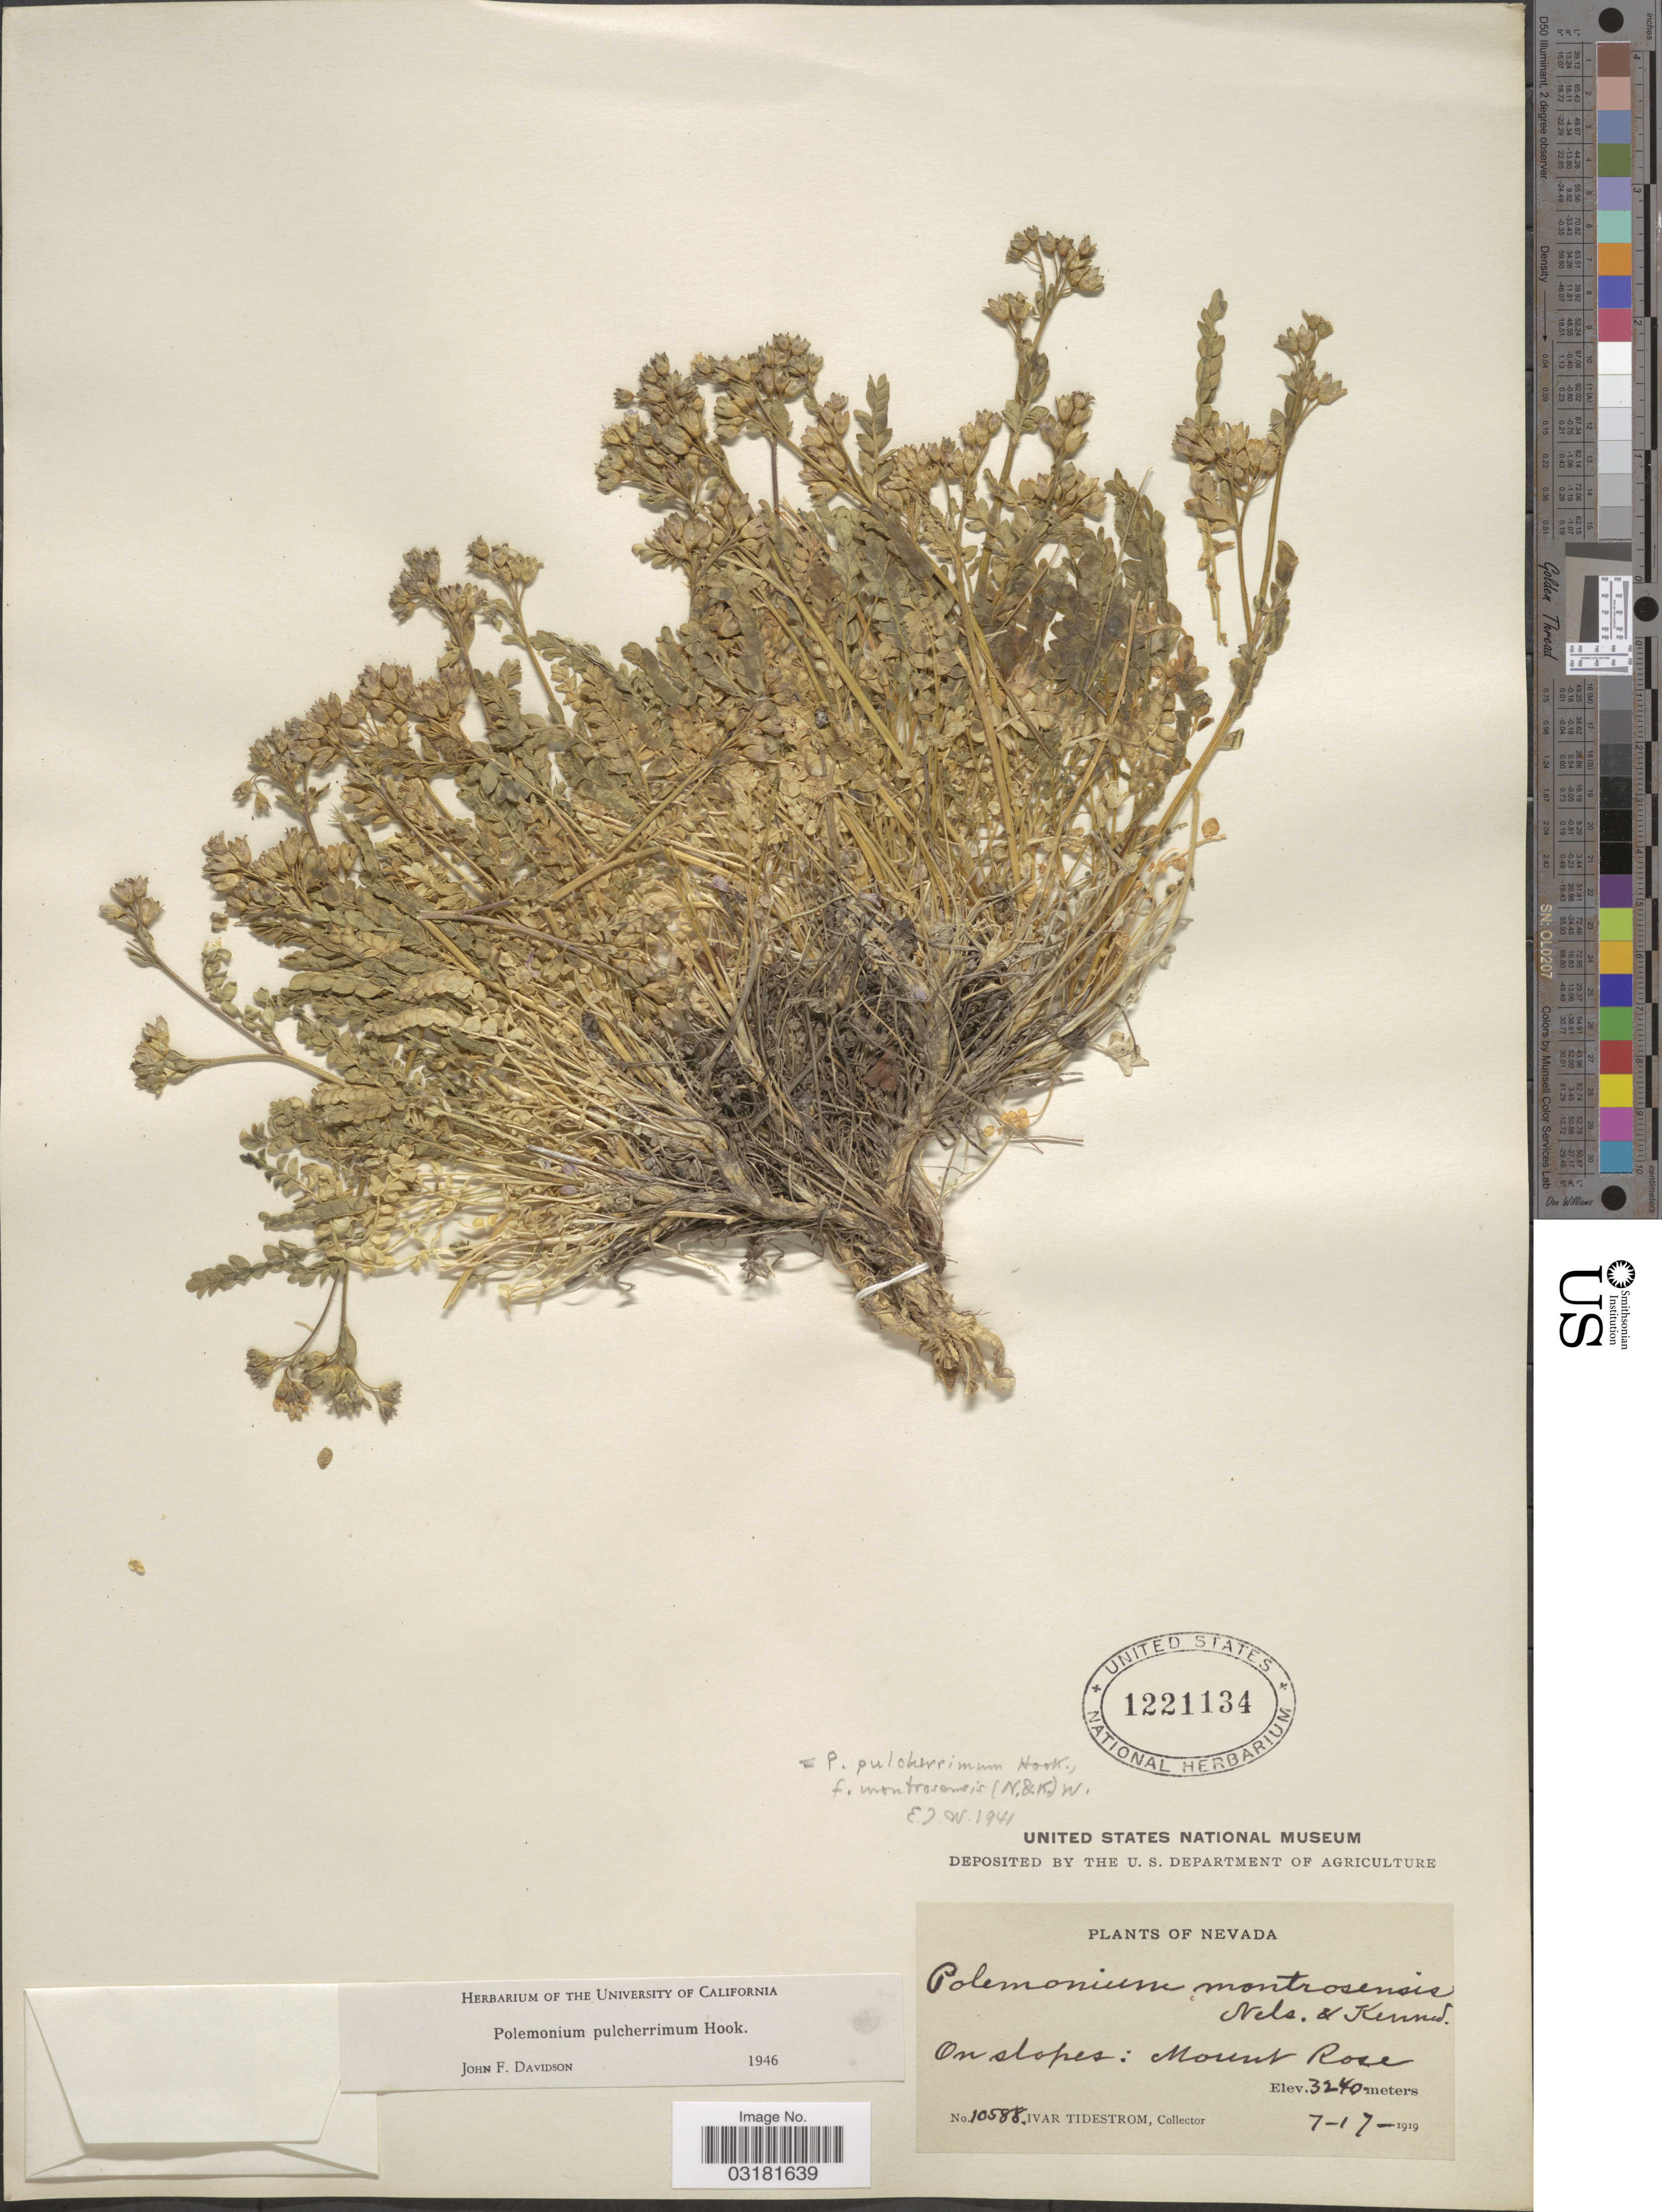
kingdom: Plantae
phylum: Tracheophyta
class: Magnoliopsida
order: Ericales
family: Polemoniaceae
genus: Polemonium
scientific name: Polemonium pulcherrimum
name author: Hook.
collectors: I. F. Tidestrom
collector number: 10588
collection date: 1919-07-17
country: United States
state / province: Nevada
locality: On slopes: Mount Rose.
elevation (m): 3240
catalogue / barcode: US 1221134